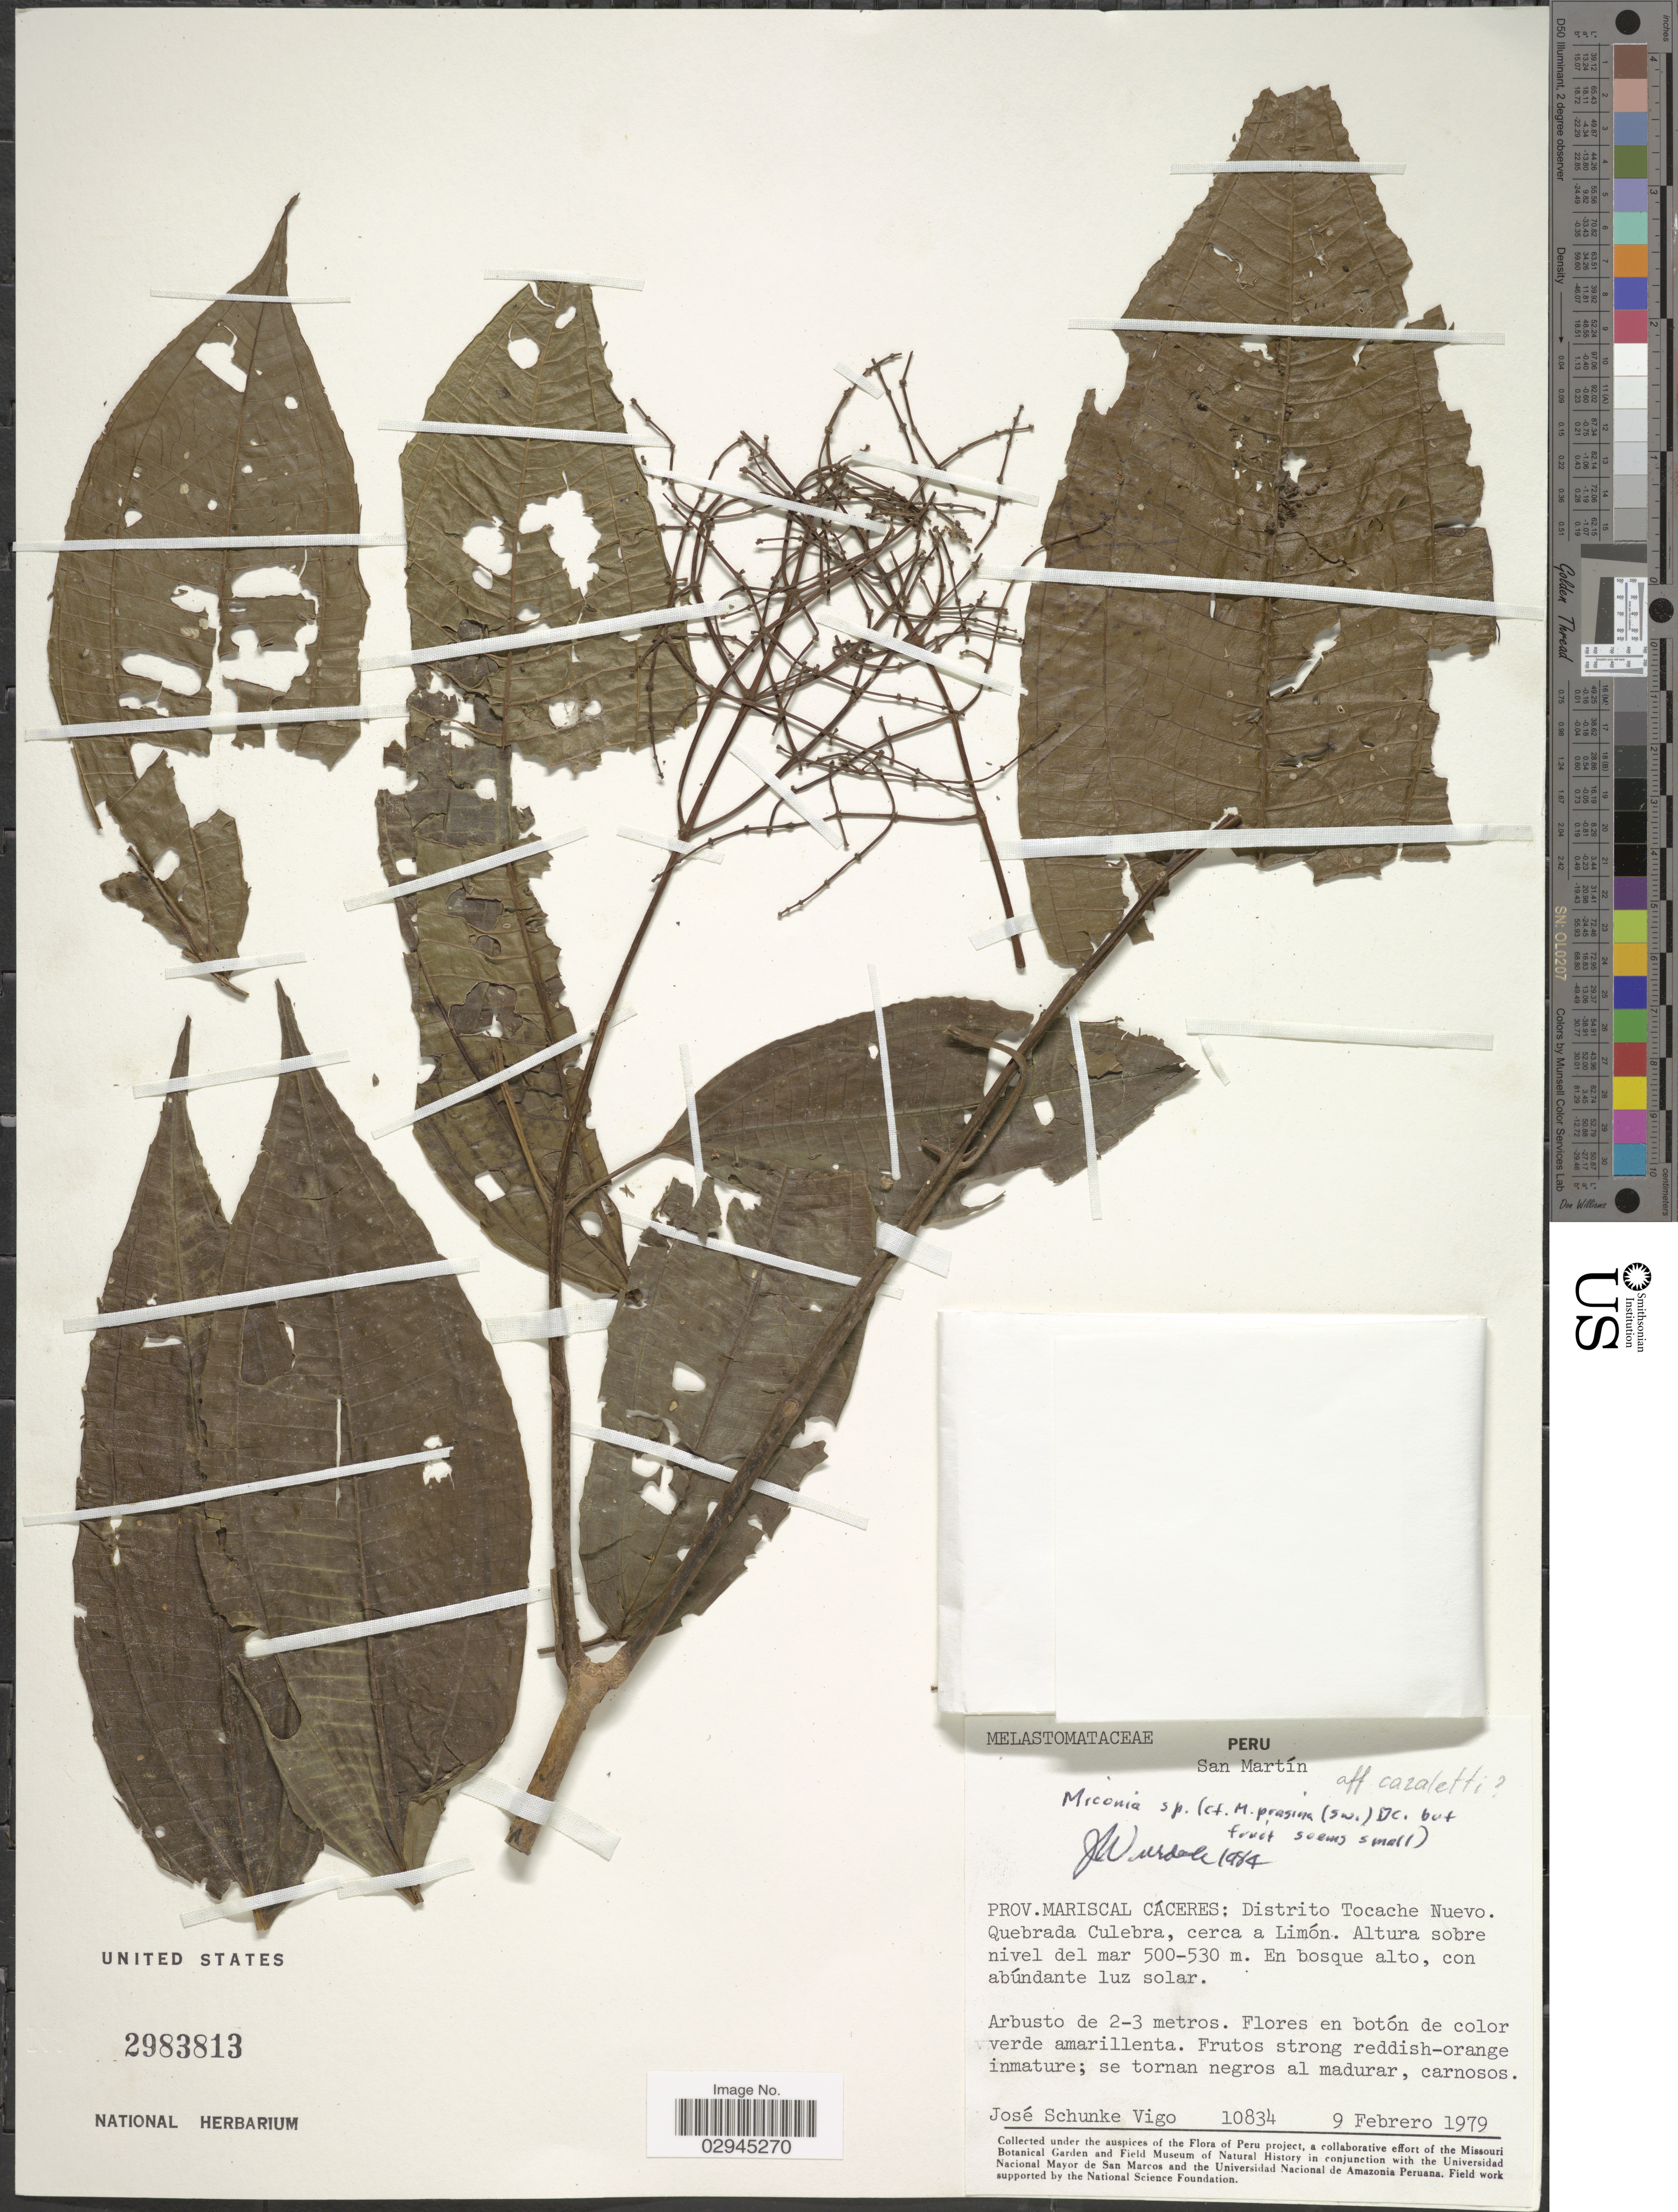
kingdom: Plantae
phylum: Tracheophyta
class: Magnoliopsida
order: Myrtales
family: Melastomataceae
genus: Miconia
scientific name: Miconia sp.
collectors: J. Schunke Vigo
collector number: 10834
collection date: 1979-02-09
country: Peru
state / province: San Martín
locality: Prov. Mariscal Cáceres: Distrito Tocache Nuevo. Quebrada Culebra, cerca a Limón.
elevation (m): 500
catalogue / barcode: US 2983813